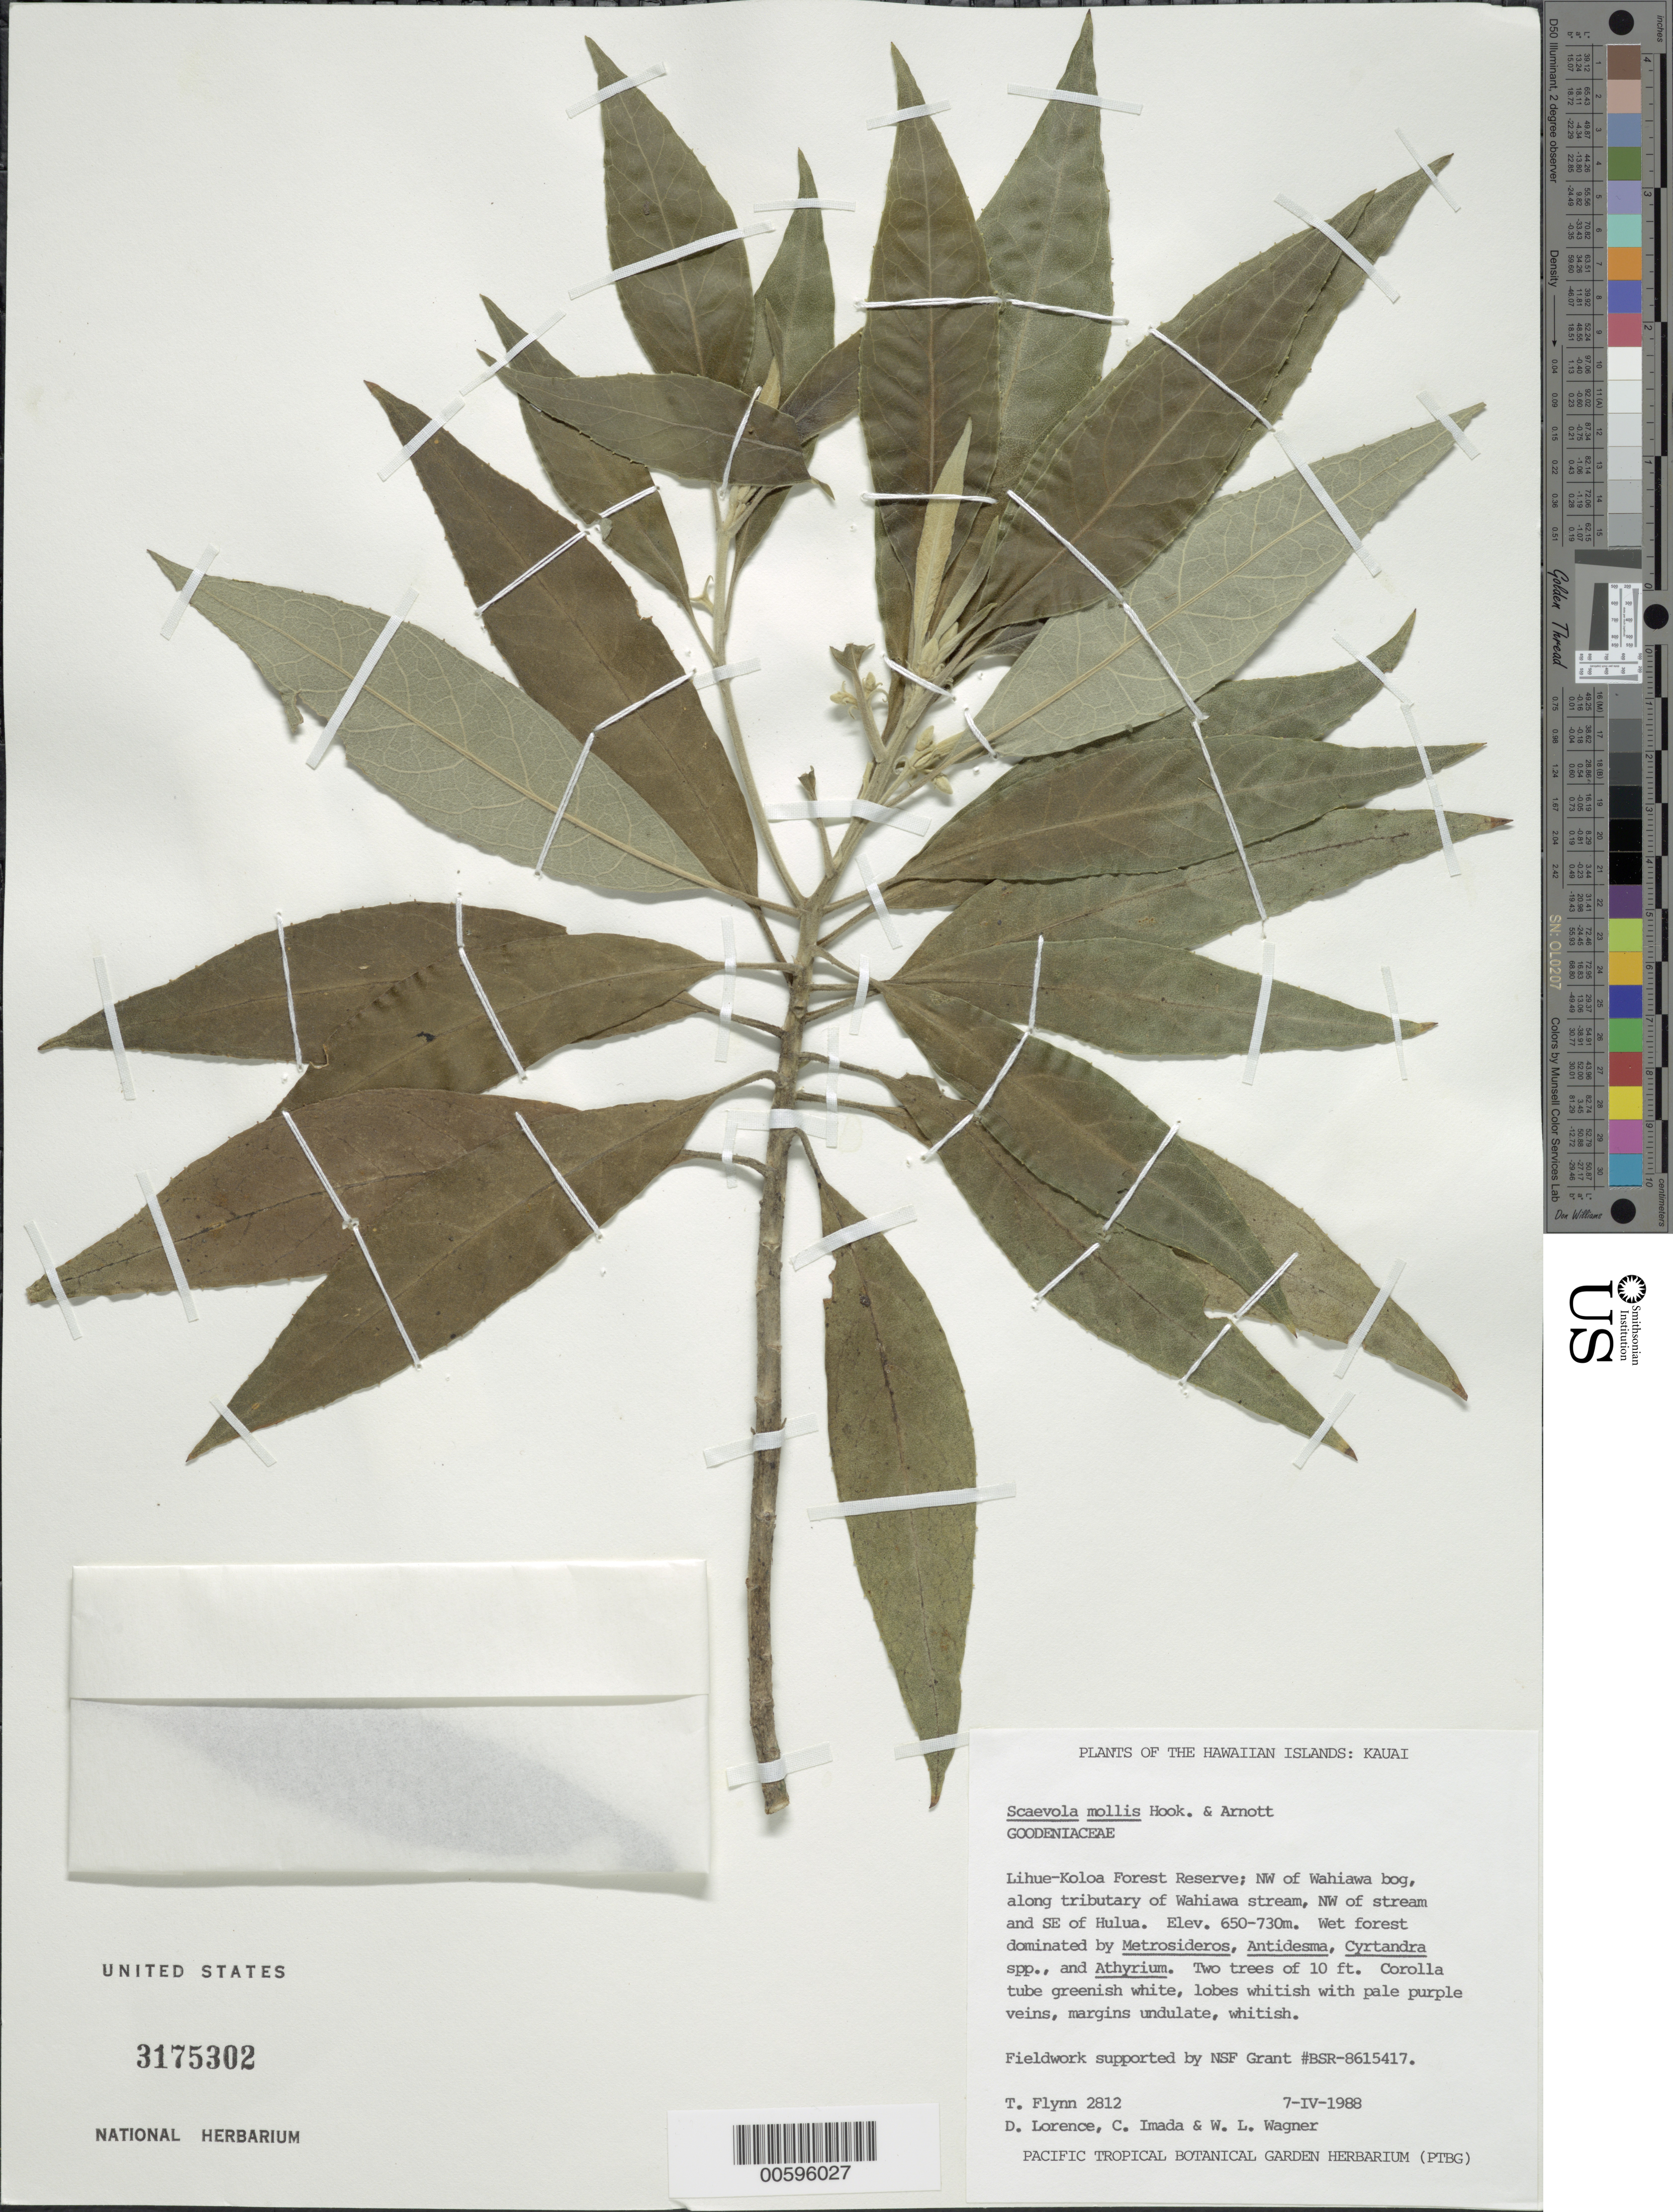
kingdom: Plantae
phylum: Tracheophyta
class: Magnoliopsida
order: Asterales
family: Goodeniaceae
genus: Scaevola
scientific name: Scaevola mollis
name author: Hook. & Arn.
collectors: T. W. Flynn, D. Lorence, C. Imada & W. L. Wagner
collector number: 2812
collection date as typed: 7 Apr 1988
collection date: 1988-04-07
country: United States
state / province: Hawaii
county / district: Kauai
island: Kaua'i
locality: Lihue-Koloa For Res; NW of Wahiawa bog, along tributary of Wahiawa stream, NW of stream and SE of Hulua.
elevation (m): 650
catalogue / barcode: US 3175302